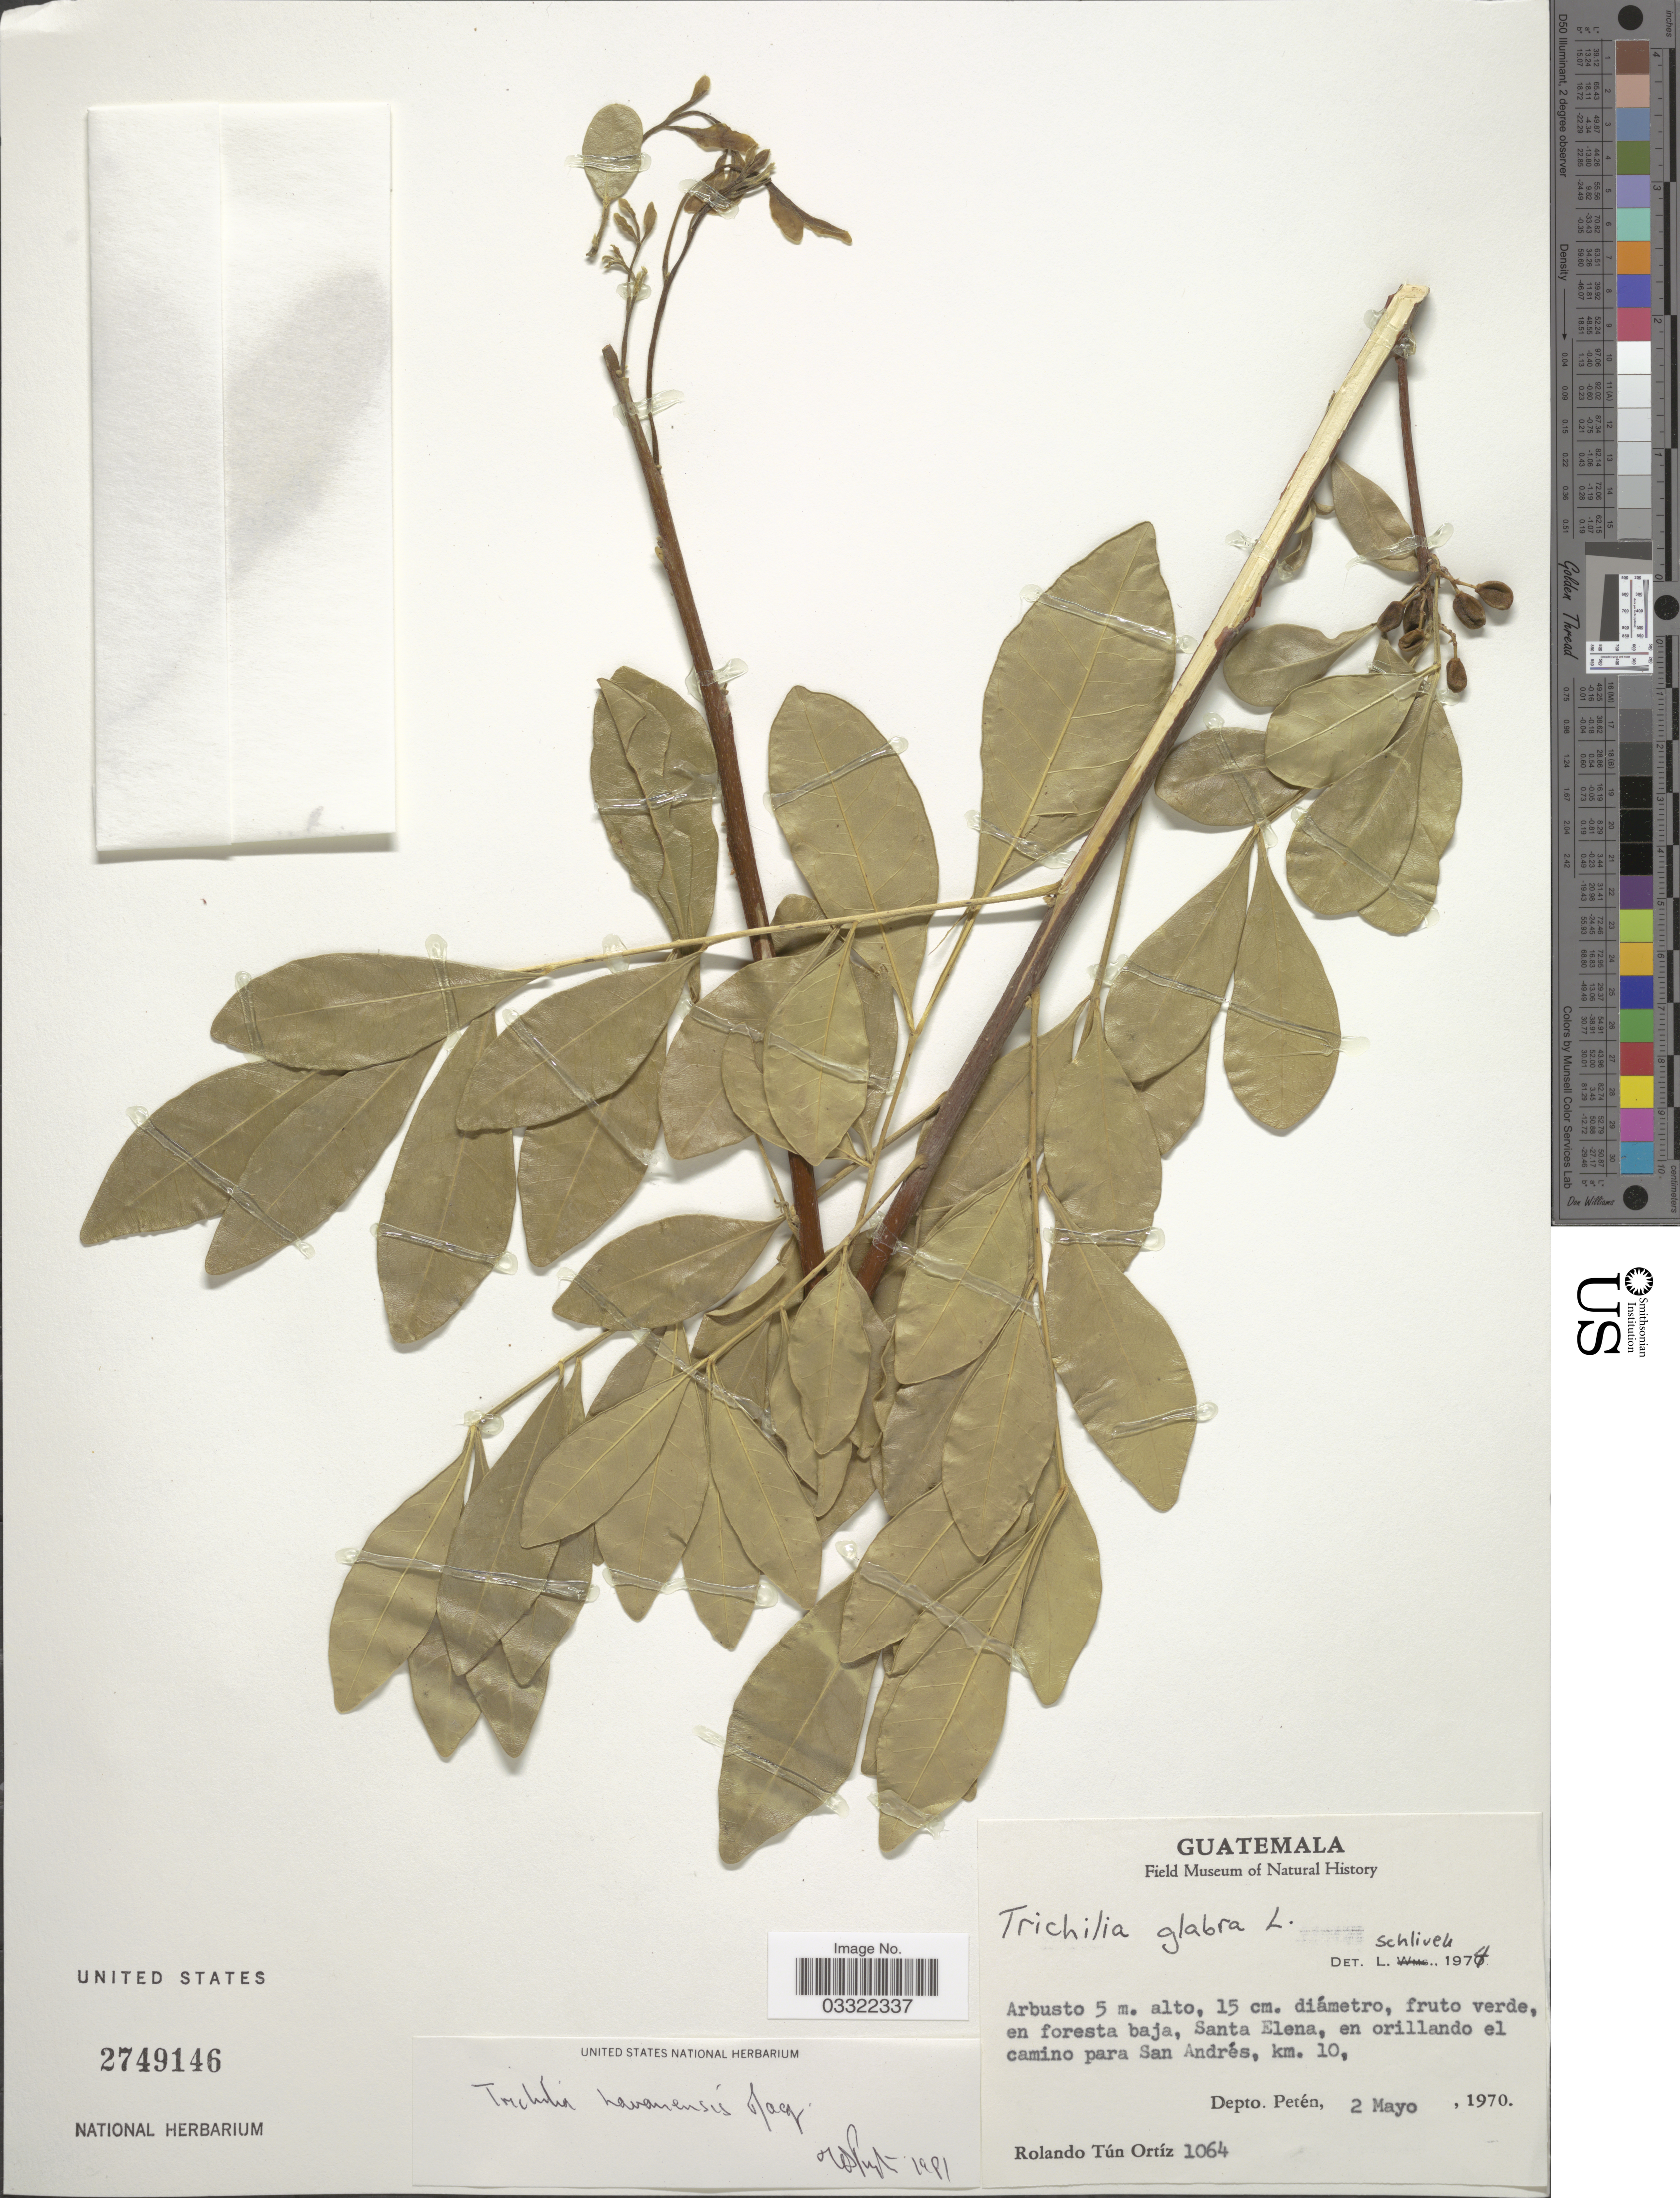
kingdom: Plantae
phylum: Tracheophyta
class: Magnoliopsida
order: Sapindales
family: Meliaceae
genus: Trichilia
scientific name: Trichilia havanensis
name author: Jacq.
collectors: R. Ortiz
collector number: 1064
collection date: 1970-05-02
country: Guatemala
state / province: El Petén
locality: Santa Elena, en orillando el camino para San Andrés, km. 10, Depto. Petén.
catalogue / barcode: US 2749146